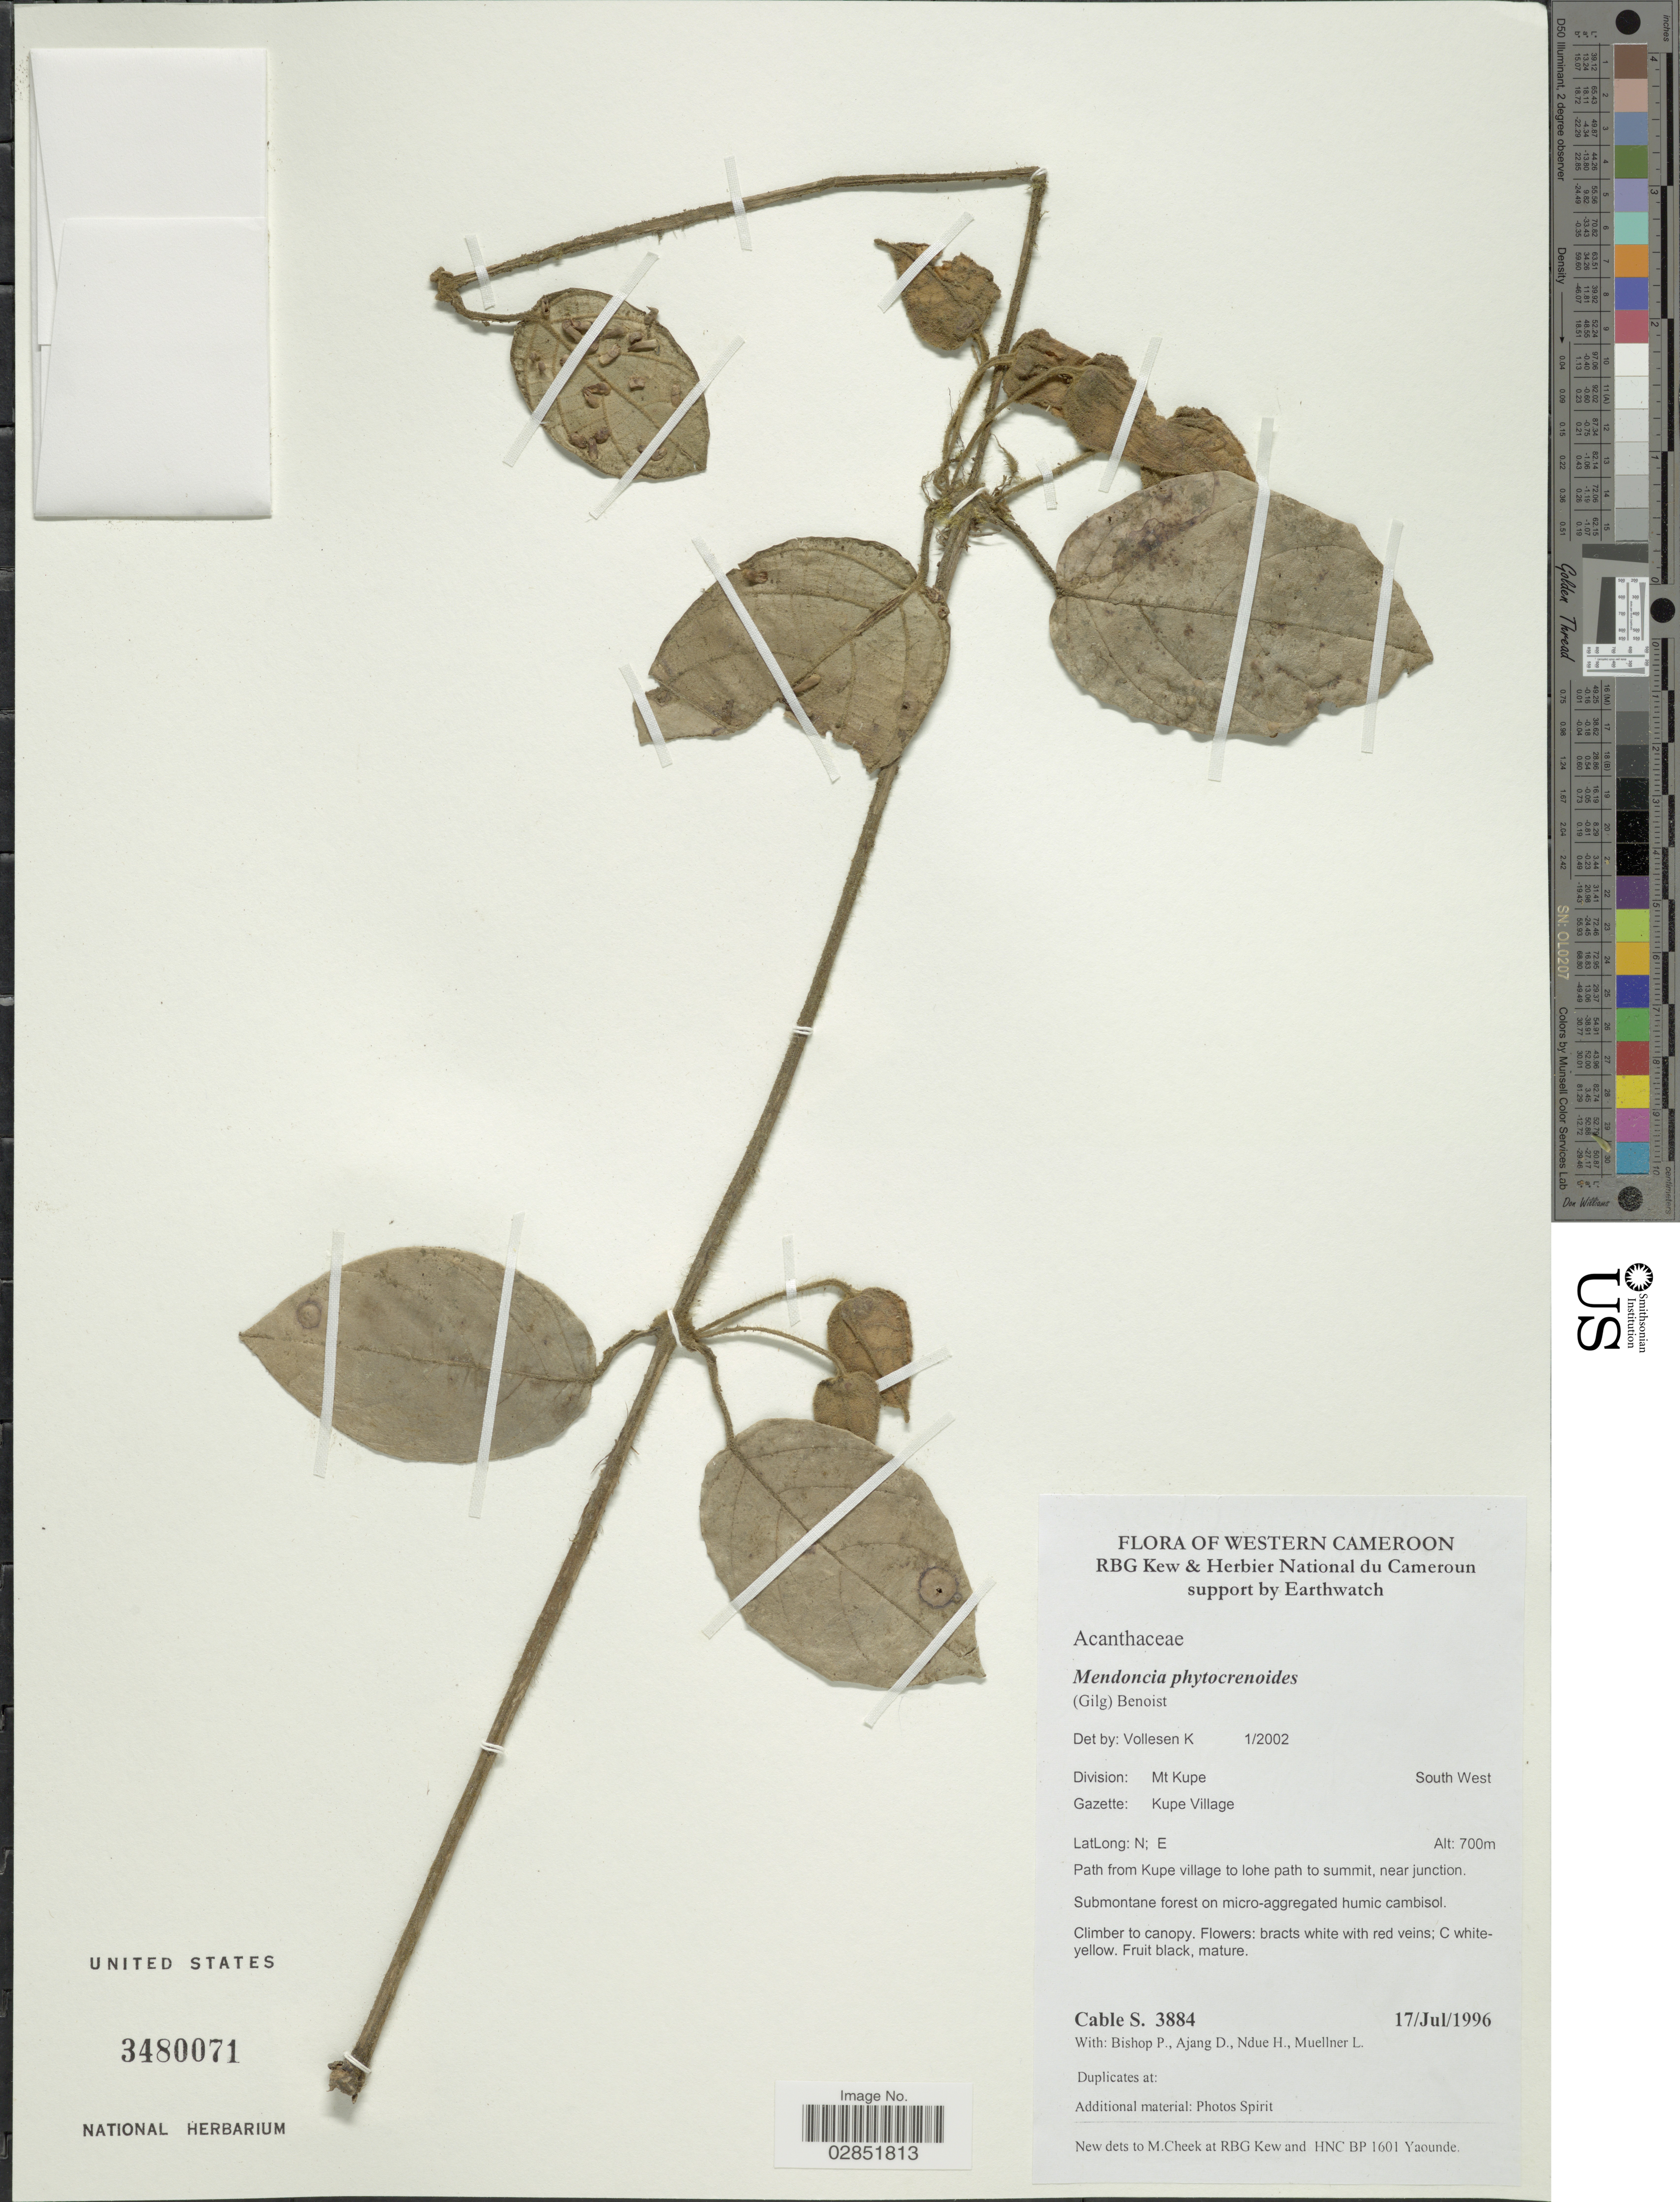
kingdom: Plantae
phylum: Tracheophyta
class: Magnoliopsida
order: Lamiales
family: Acanthaceae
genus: Mendoncia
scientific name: Mendoncia phytocrenoides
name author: Benoist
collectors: S. Cable, P. Bishop, D. Ajang, H. Ndue & L. Muellner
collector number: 3884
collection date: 1996-07-17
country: Cameroon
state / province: Sud-Ouest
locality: Western Cameroon. Division: Mt Kupe, South West. Kupe Village. Path from Kupe village to lohe path to summit, near junction.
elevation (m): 700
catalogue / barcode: US 3480071